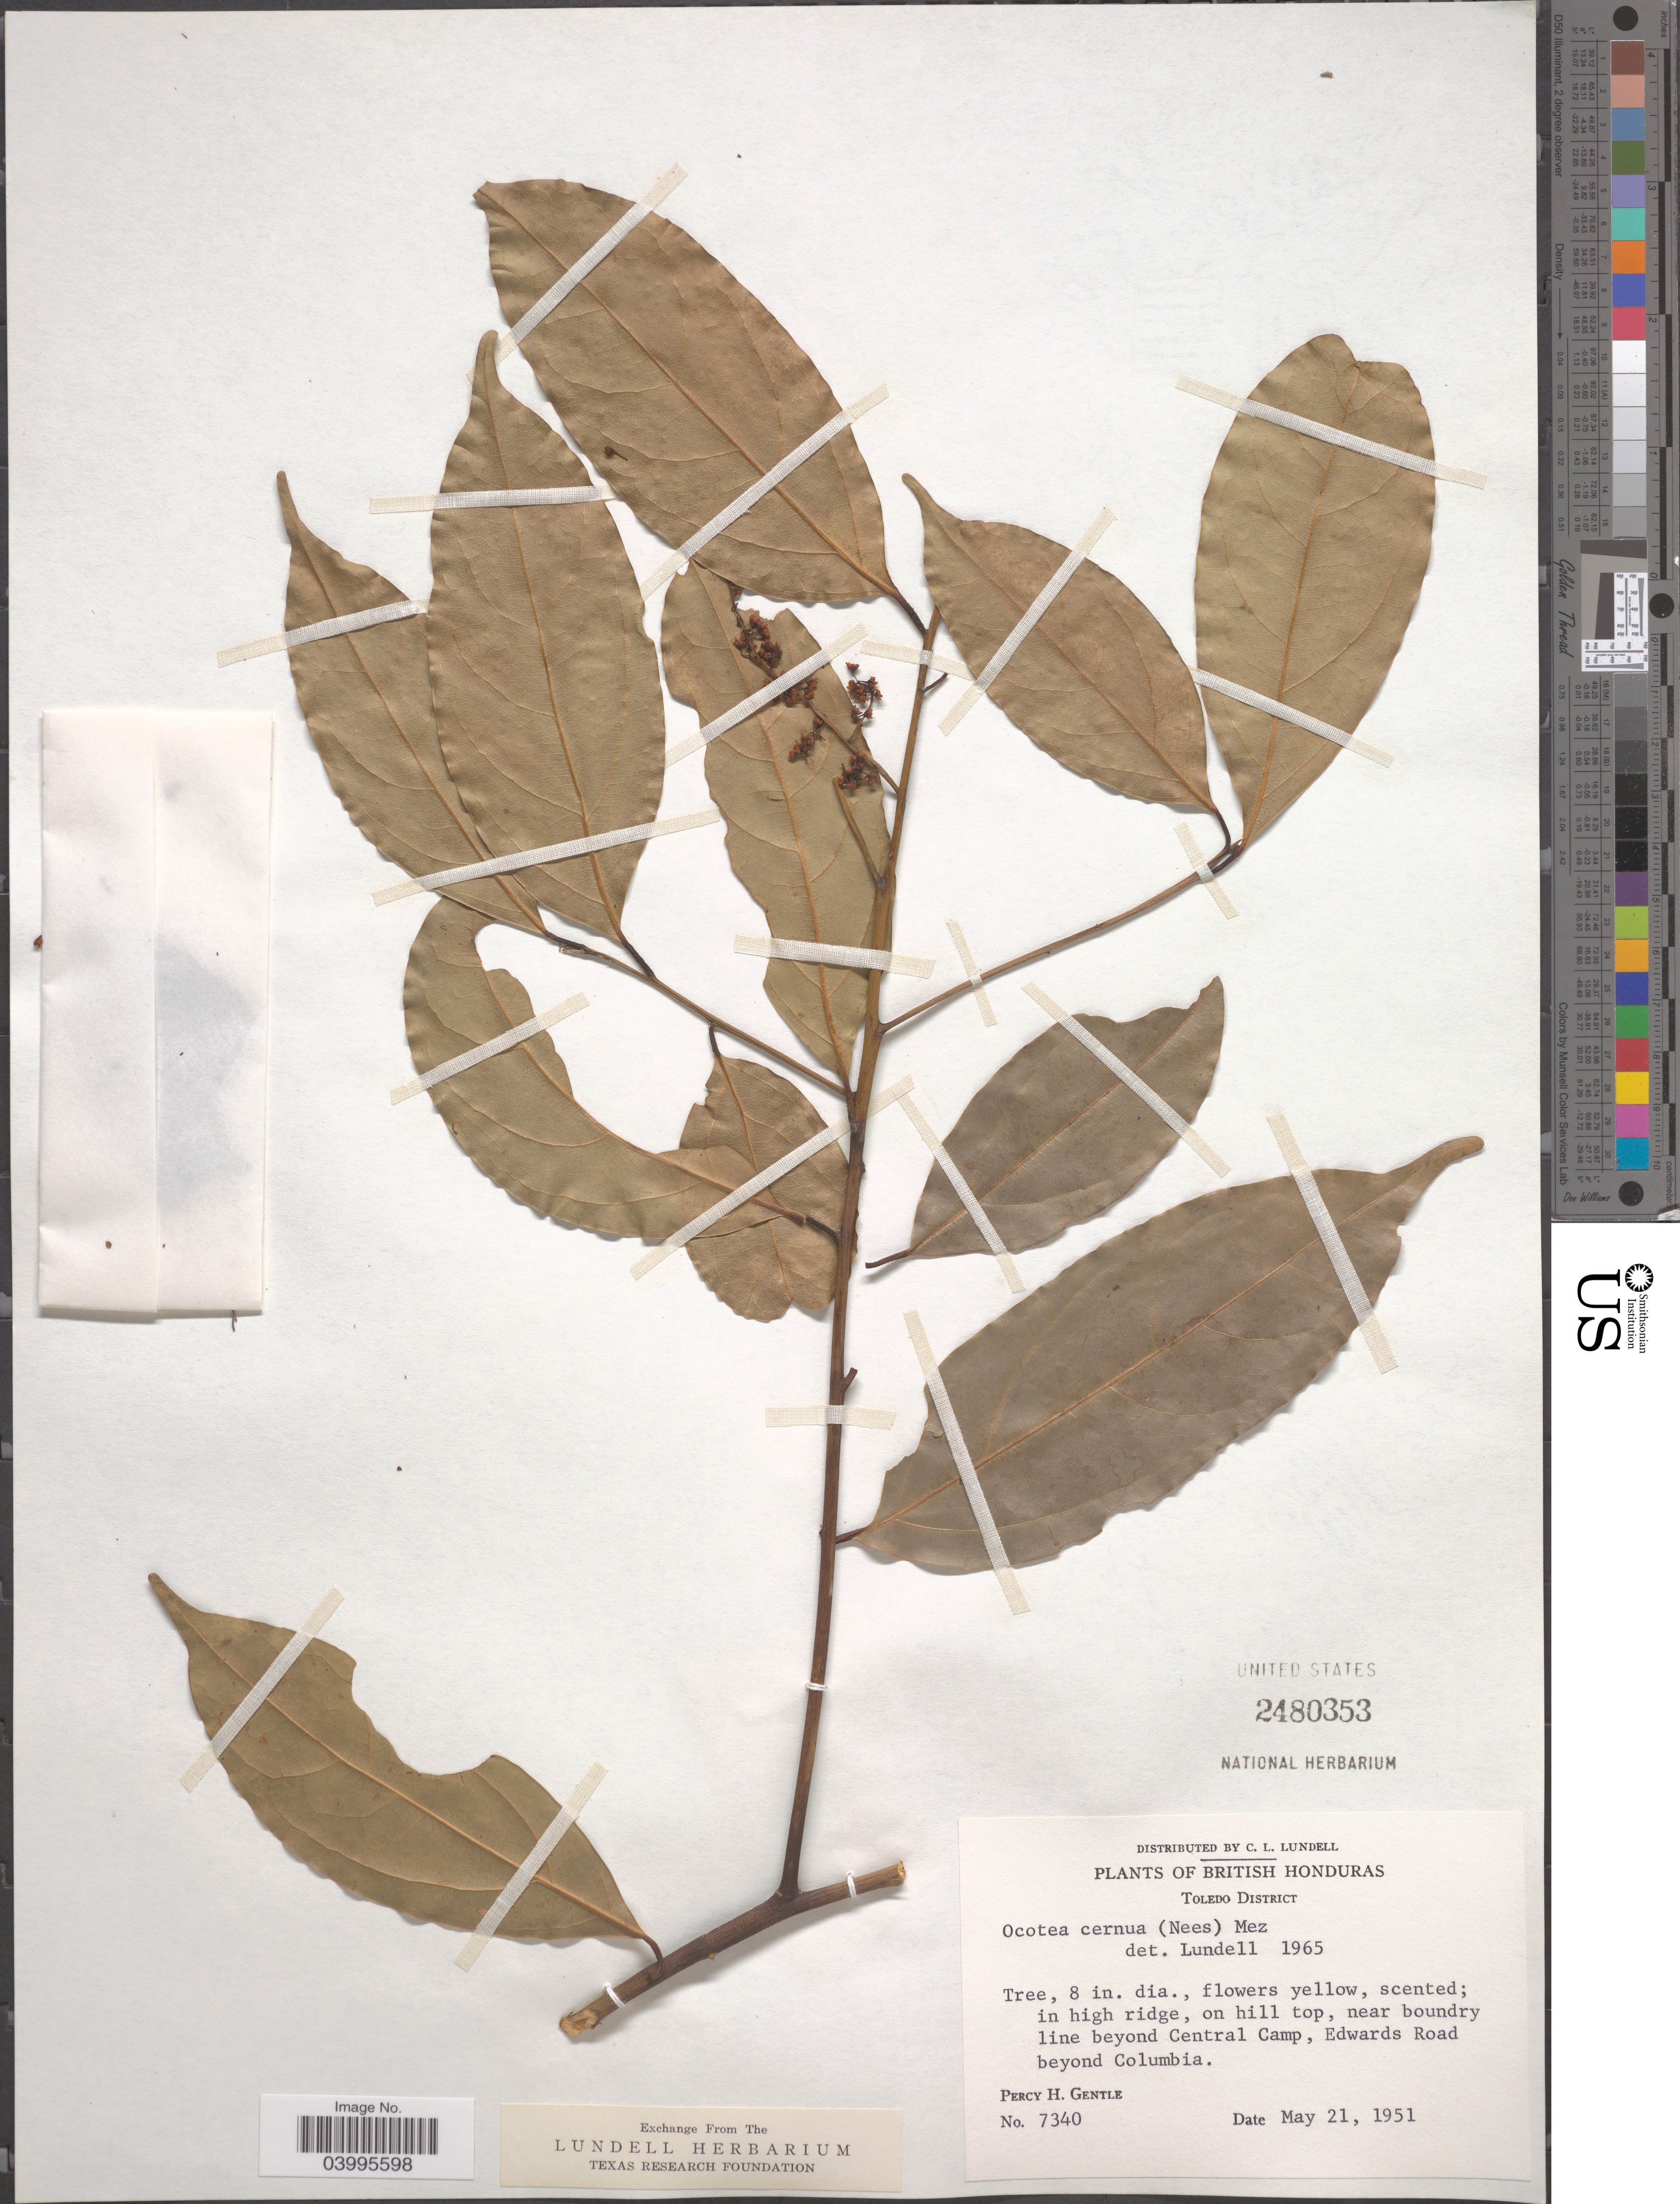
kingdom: Plantae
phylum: Tracheophyta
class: Magnoliopsida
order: Laurales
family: Lauraceae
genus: Ocotea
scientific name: Ocotea cernua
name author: (Nees) Mez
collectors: P. H. Gentle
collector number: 7340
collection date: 1951-05-21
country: Belize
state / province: Toledo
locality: British Honduras. Toledo District. In high ridge, on hill top, near boundary line beyond Central Camp, Edwards Road beyond Columbia.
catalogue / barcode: US 2480353